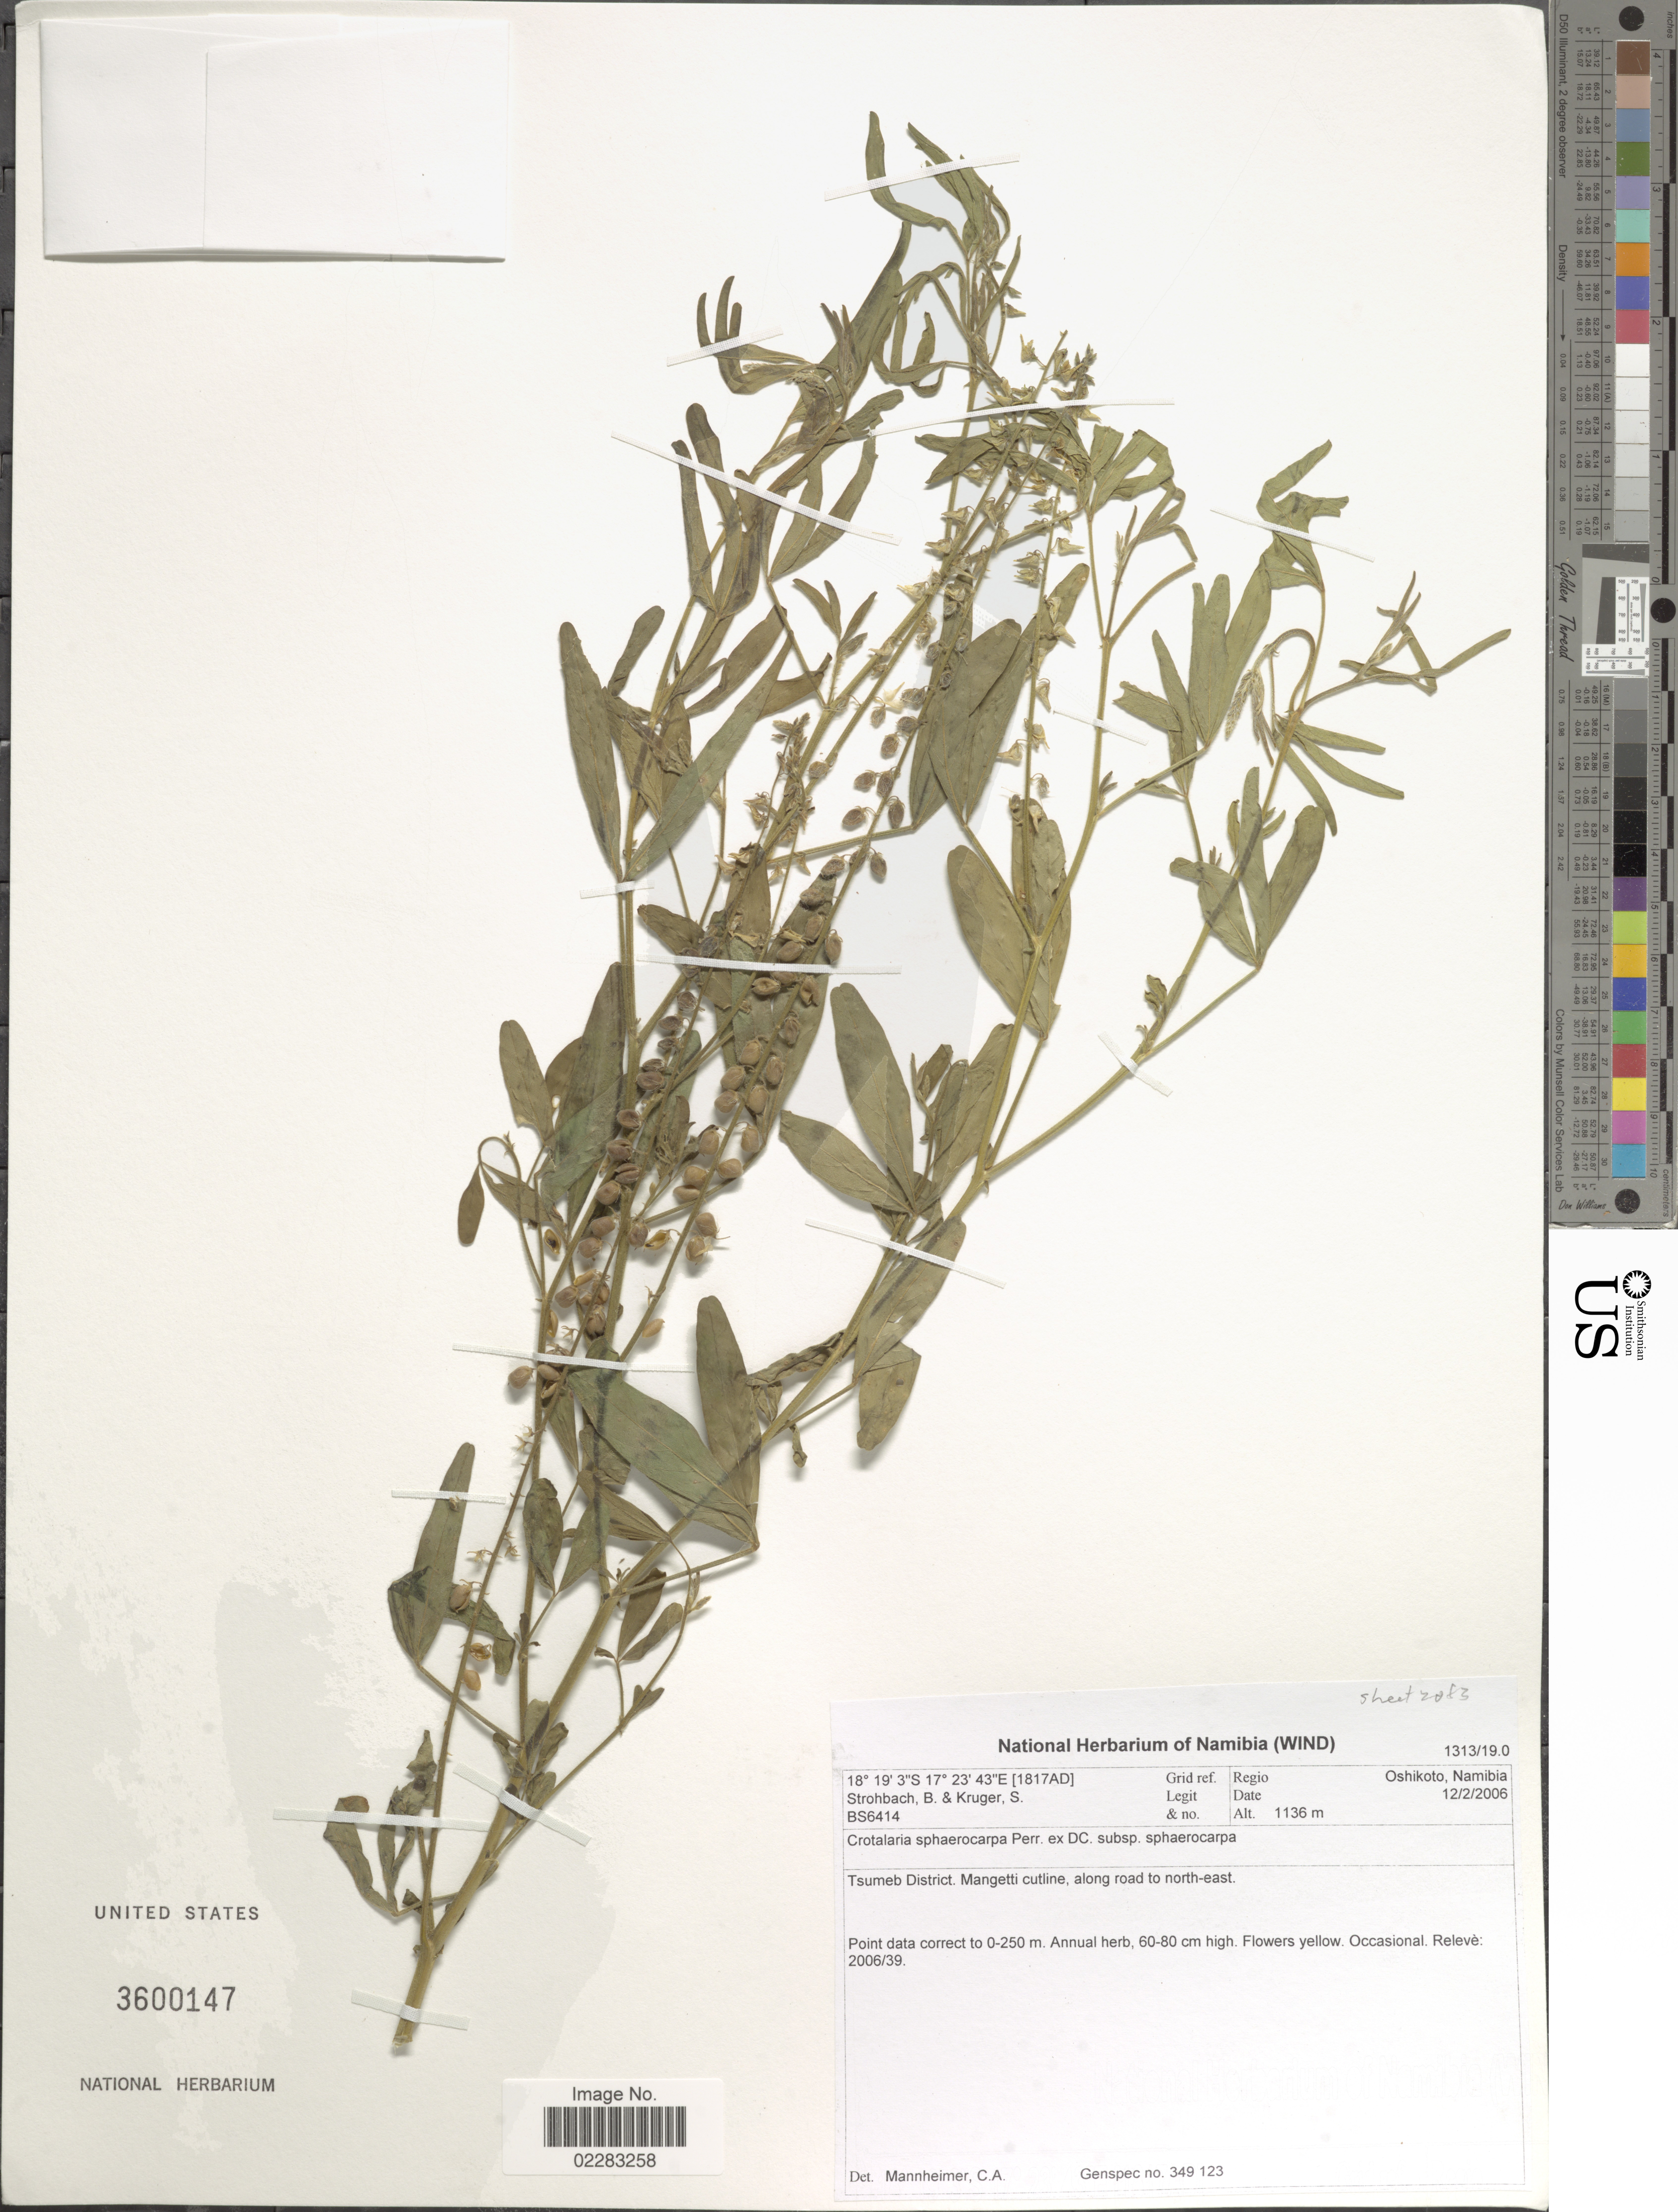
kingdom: Plantae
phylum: Tracheophyta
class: Magnoliopsida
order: Fabales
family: Fabaceae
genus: Crotalaria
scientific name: Crotalaria sphaerocarpa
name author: Perr. ex DC.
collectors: B. Strohbach & S. Kruger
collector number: BS6414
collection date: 2006-02-12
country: Namibia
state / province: Oshikoto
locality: Tsumeb District, Mangetti cutline, along road to north-east.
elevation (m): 1136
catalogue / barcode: US 3600147